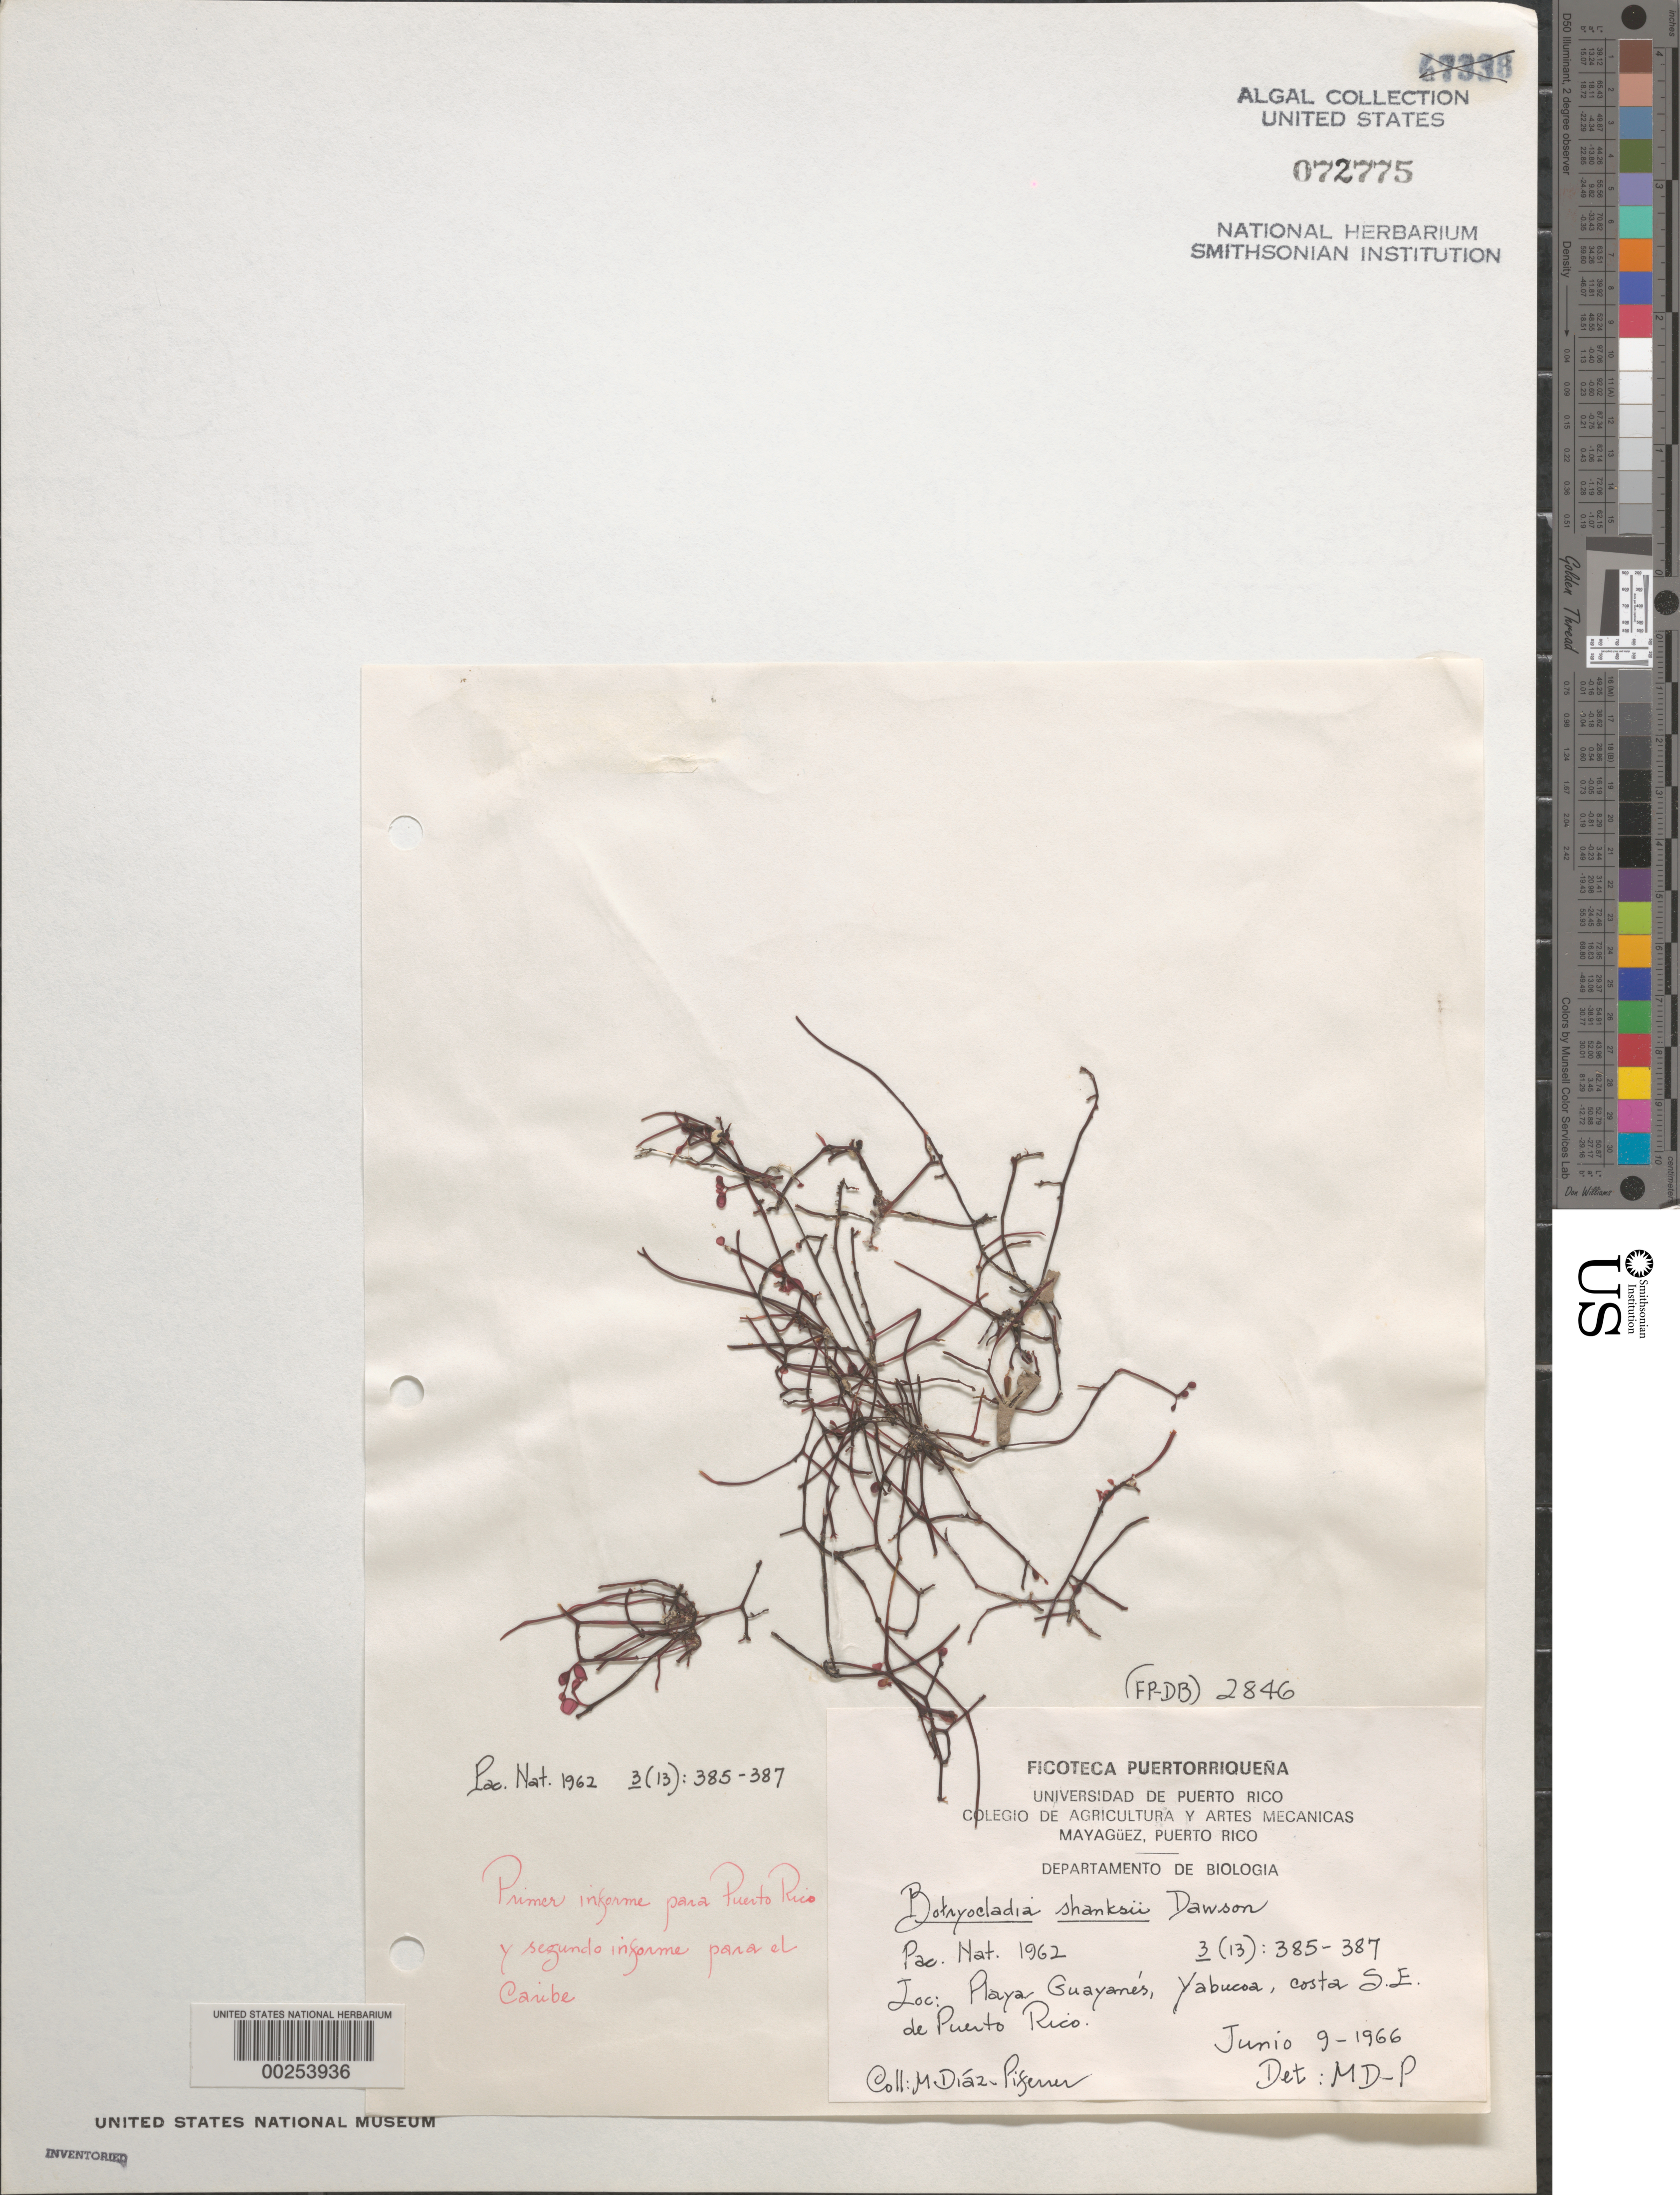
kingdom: Plantae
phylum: Rhodophyta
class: Florideophyceae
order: Rhodymeniales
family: Rhodymeniaceae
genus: Botryocladia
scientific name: Botryocladia shanksii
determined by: Diaz-Piferrer, M.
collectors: M. Diaz-Piferrer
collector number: (fp-db) 2846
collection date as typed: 09 Jun 1966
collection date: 1966-06-09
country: Puerto Rico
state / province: Yabucoa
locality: Playa Guayanes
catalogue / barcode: US 72775